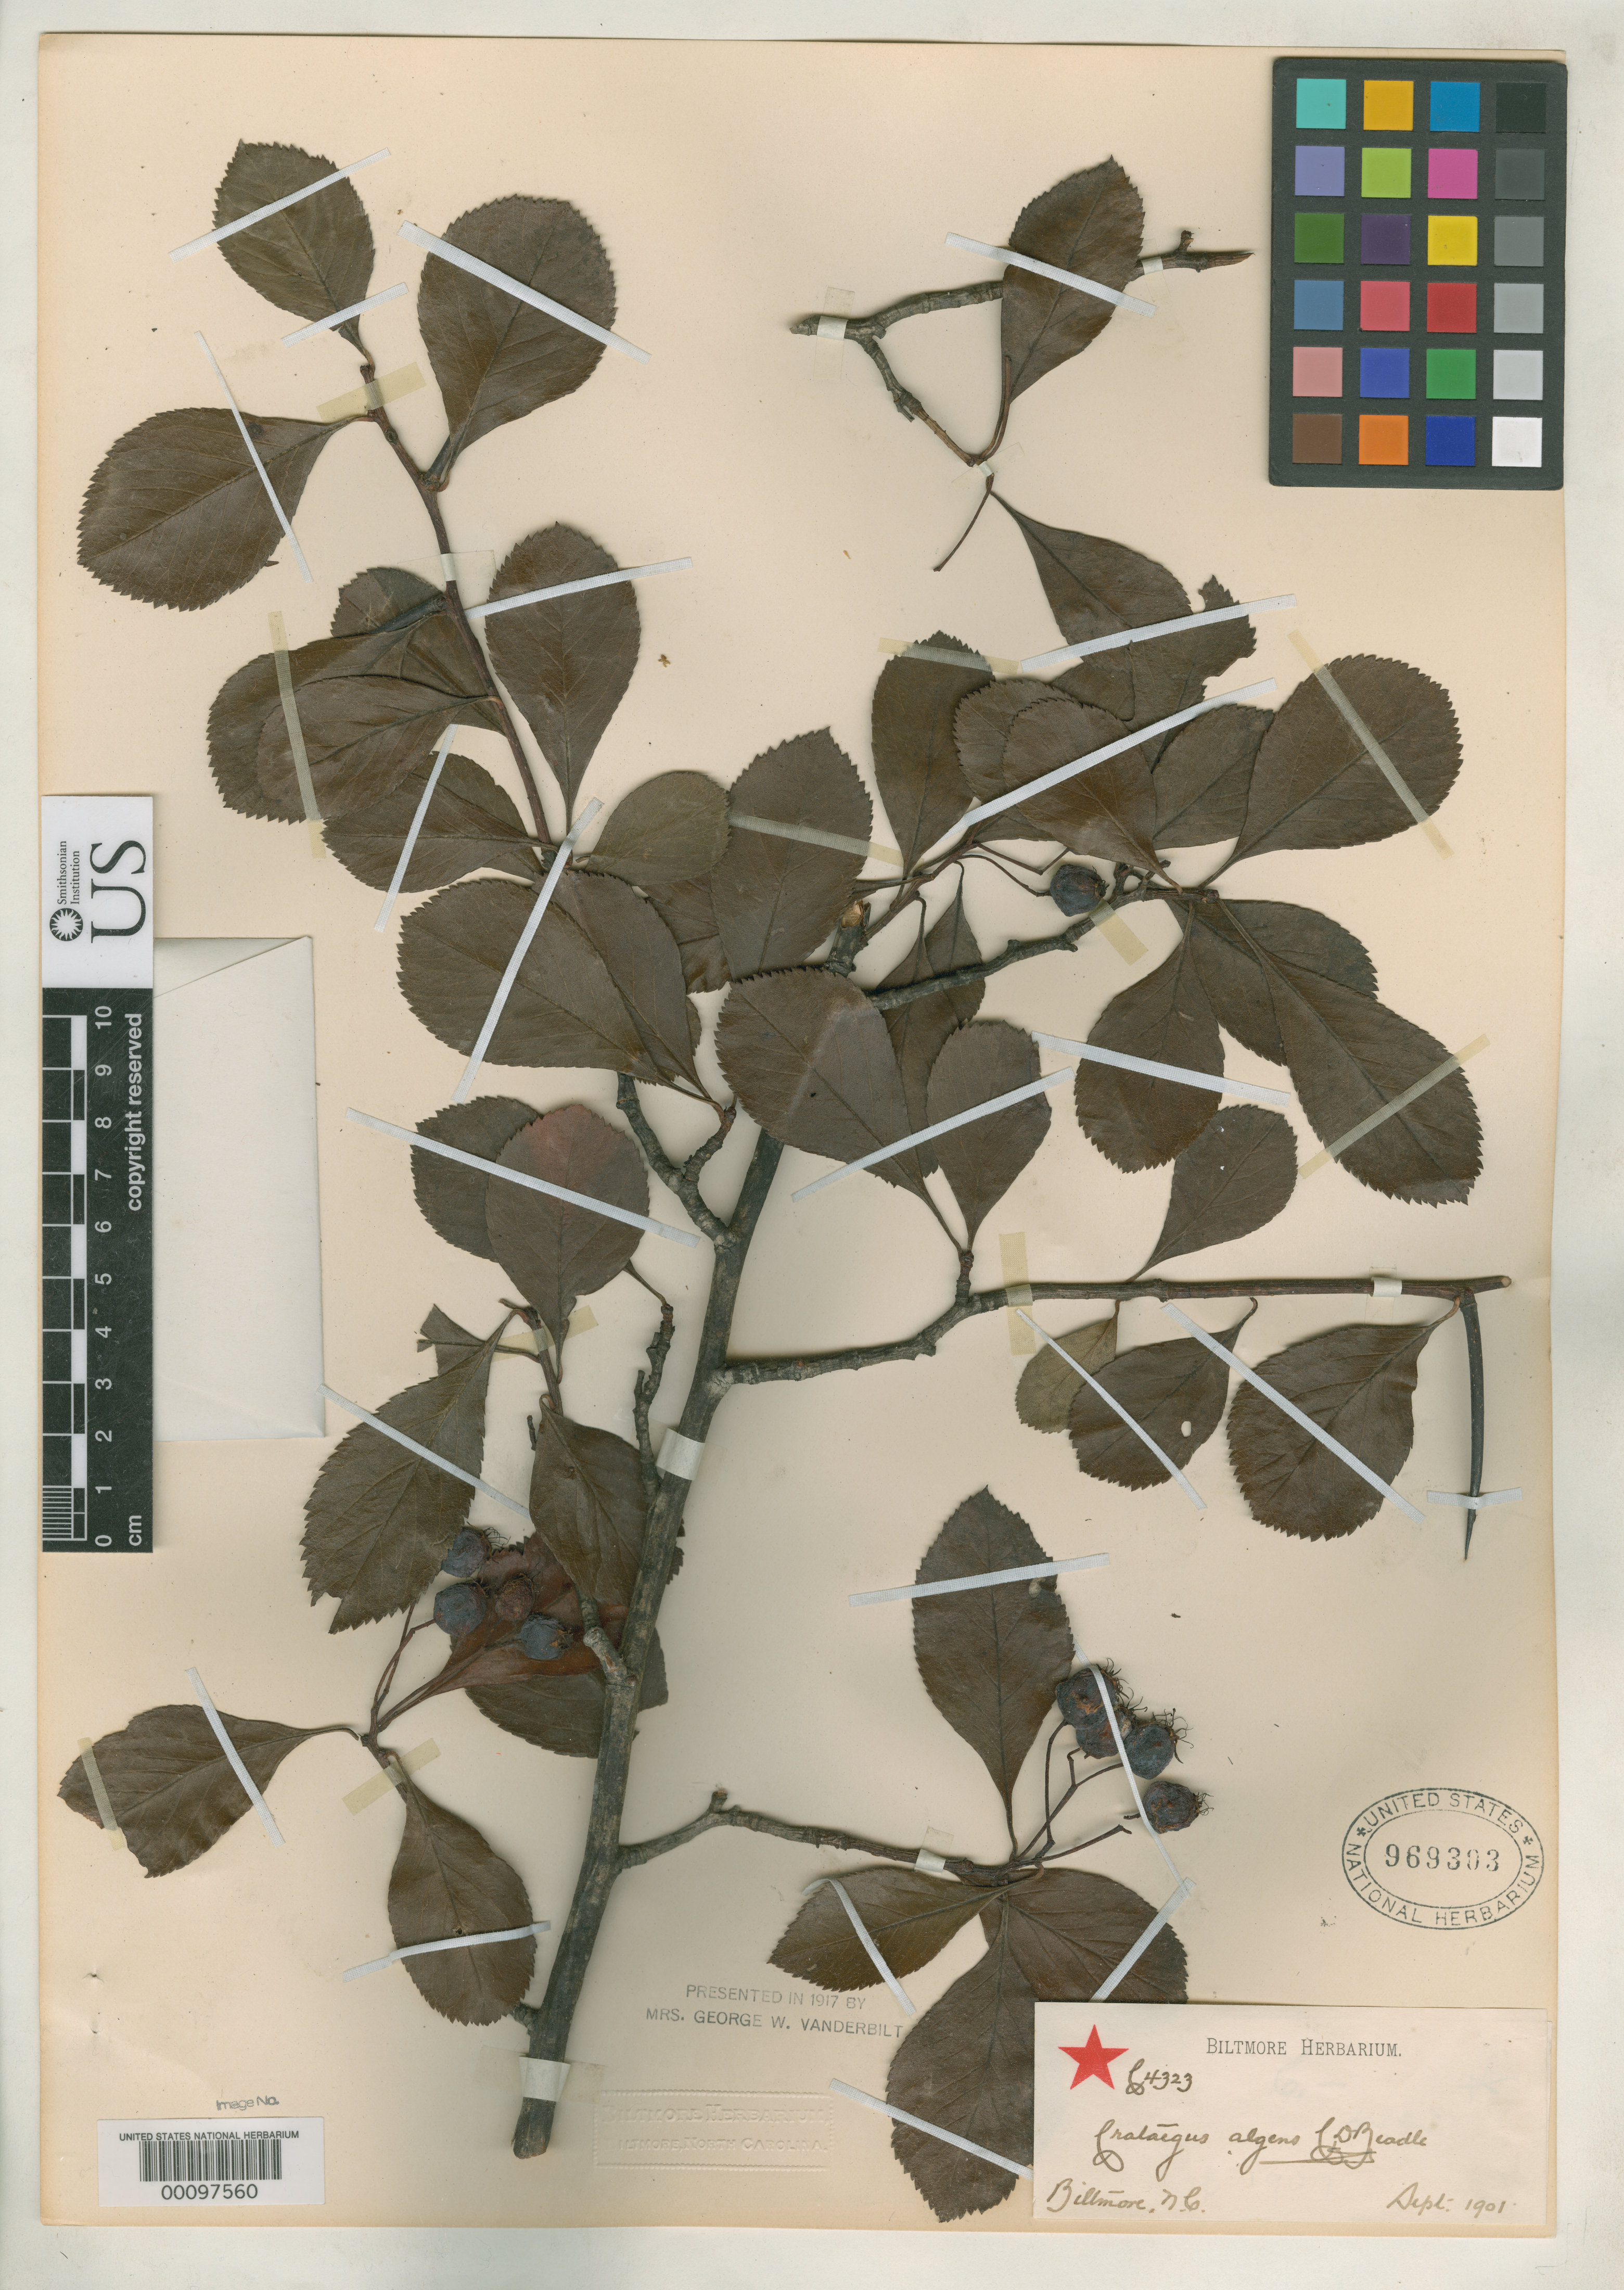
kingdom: Plantae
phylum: Tracheophyta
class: Magnoliopsida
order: Rosales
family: Rosaceae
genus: Crataegus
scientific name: Crataegus algens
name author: Beadle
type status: Type Collection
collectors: ex herb. Biltmore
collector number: C 4323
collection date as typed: Sep 1901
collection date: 1901-09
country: United States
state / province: North Carolina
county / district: Buncombe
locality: Biltmore.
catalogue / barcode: US 969303